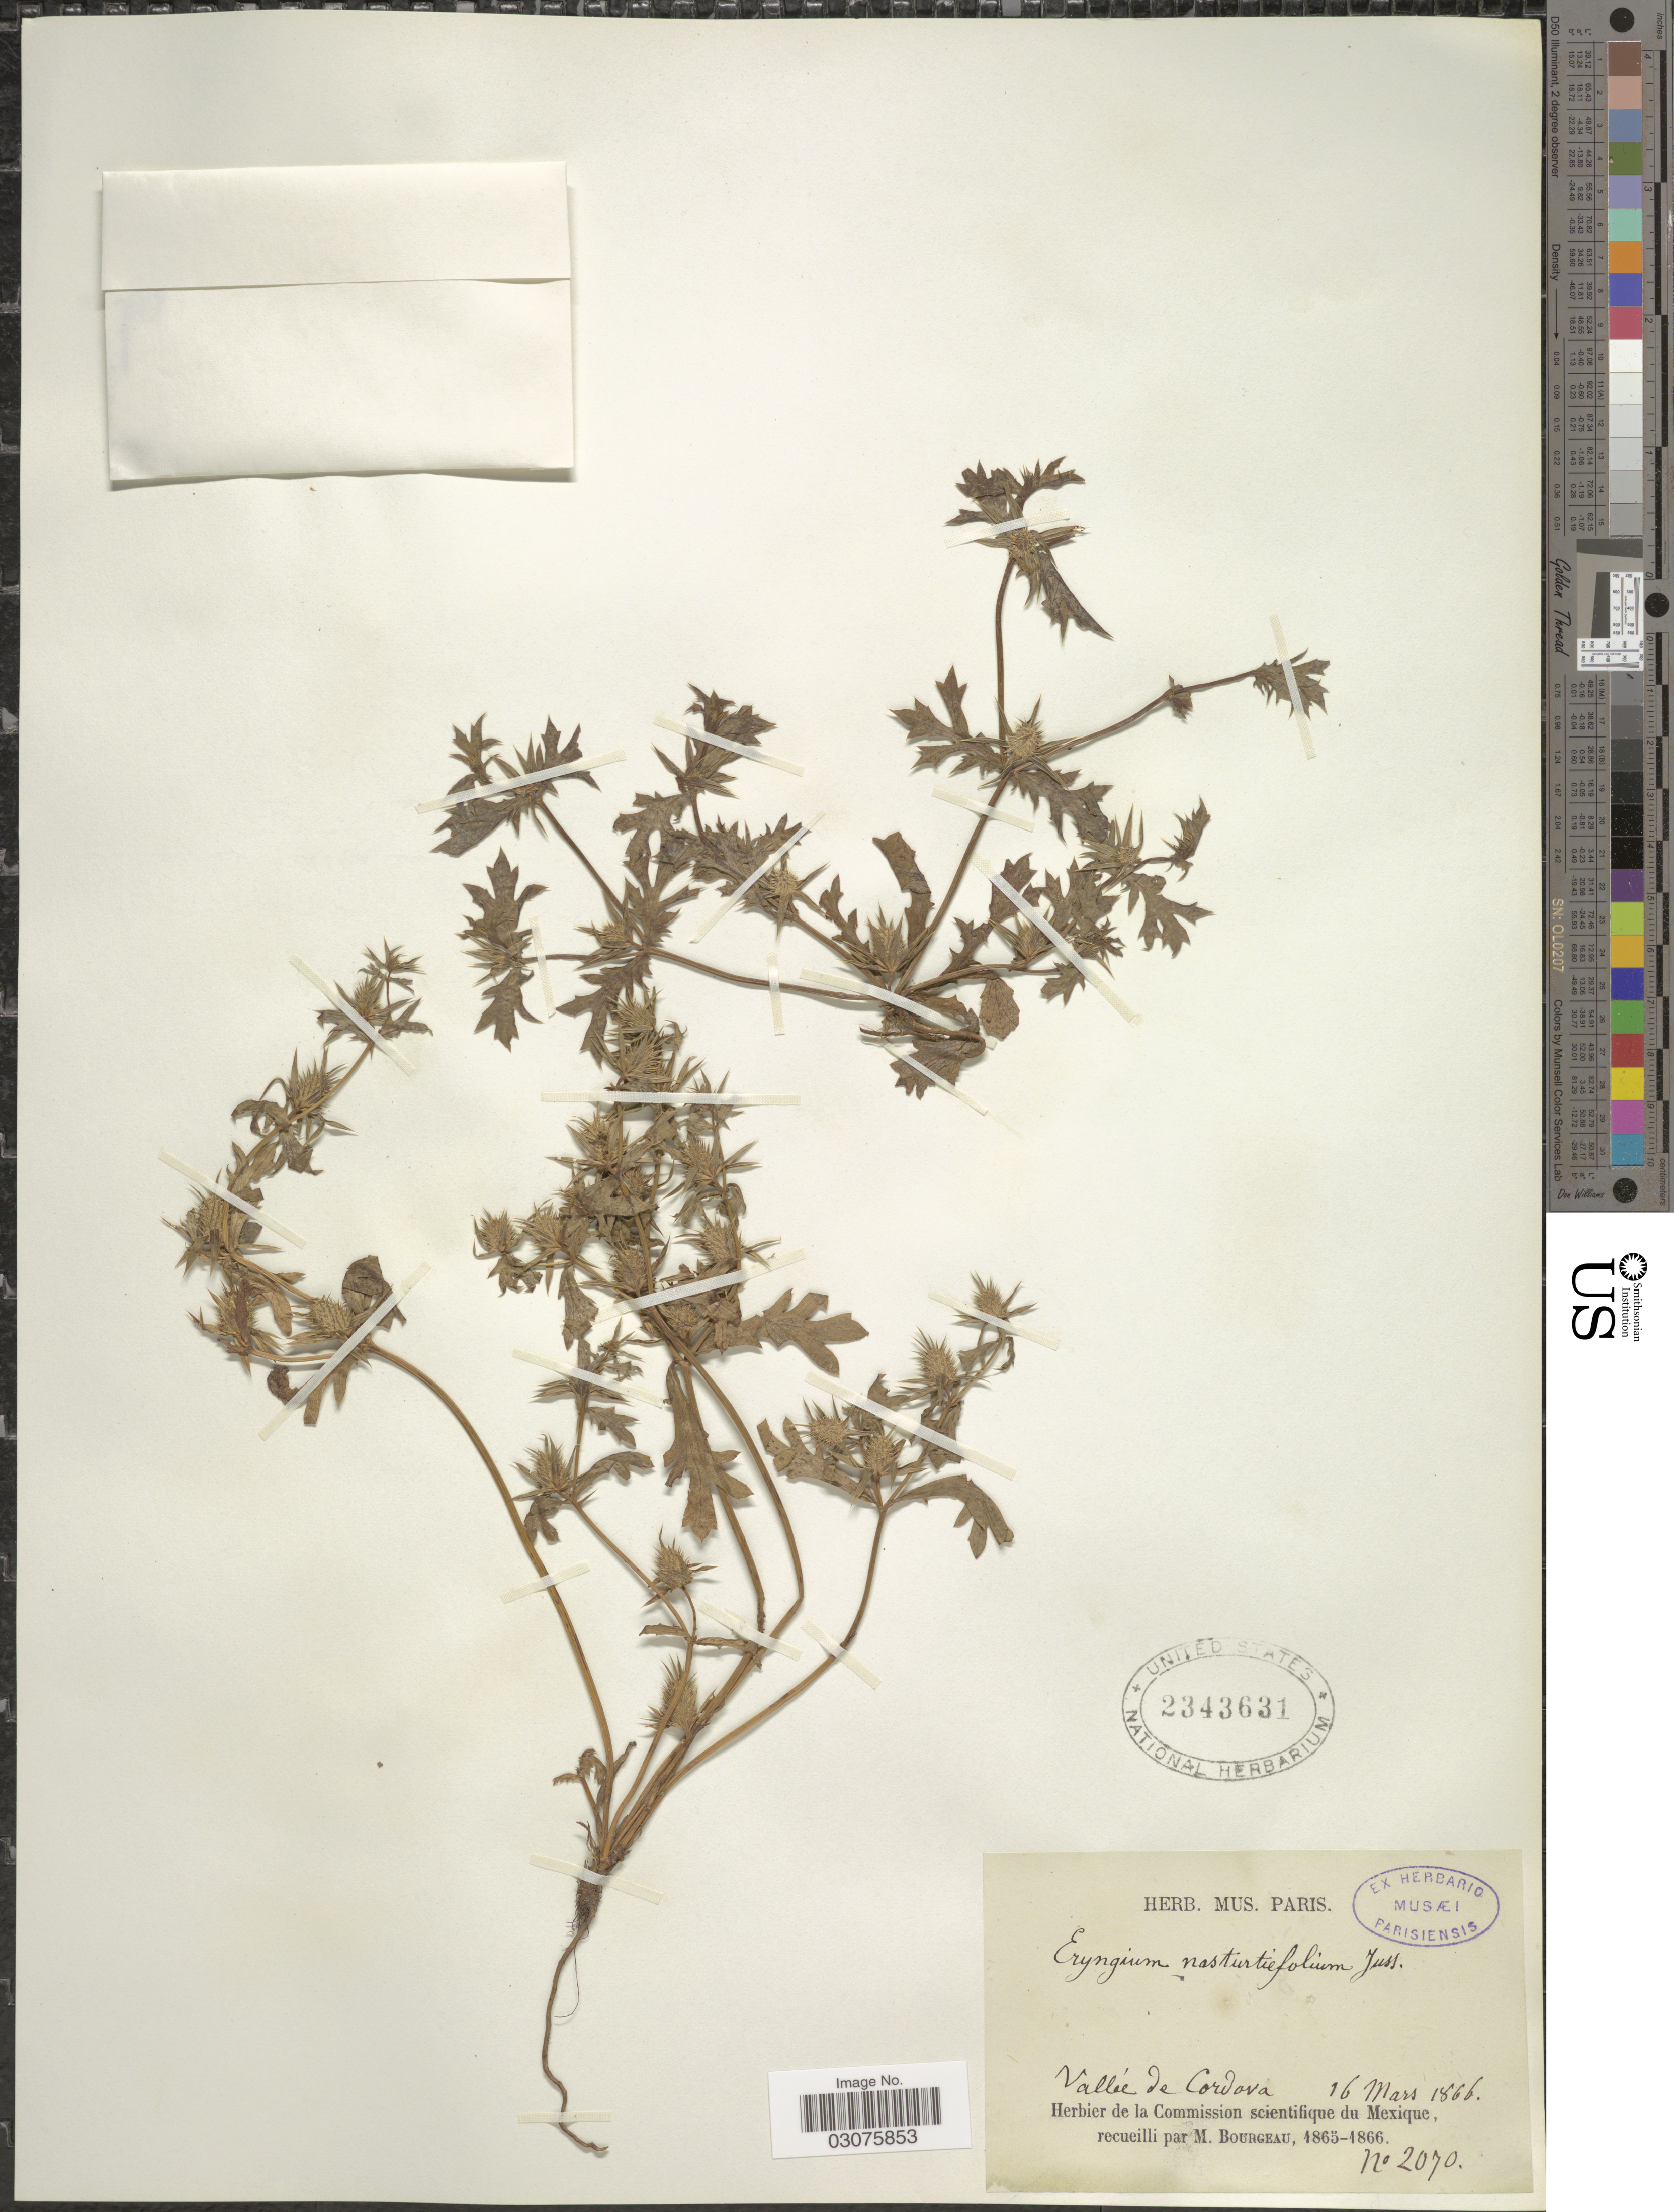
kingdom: Plantae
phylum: Tracheophyta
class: Magnoliopsida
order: Apiales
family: Apiaceae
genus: Eryngium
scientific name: Eryngium nasturtiifolium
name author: Juss. ex F. Delaroche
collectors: M. Bourgeau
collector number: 2070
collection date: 1866-03-16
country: Mexico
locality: Vallée de Cordova.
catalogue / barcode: US 2343631